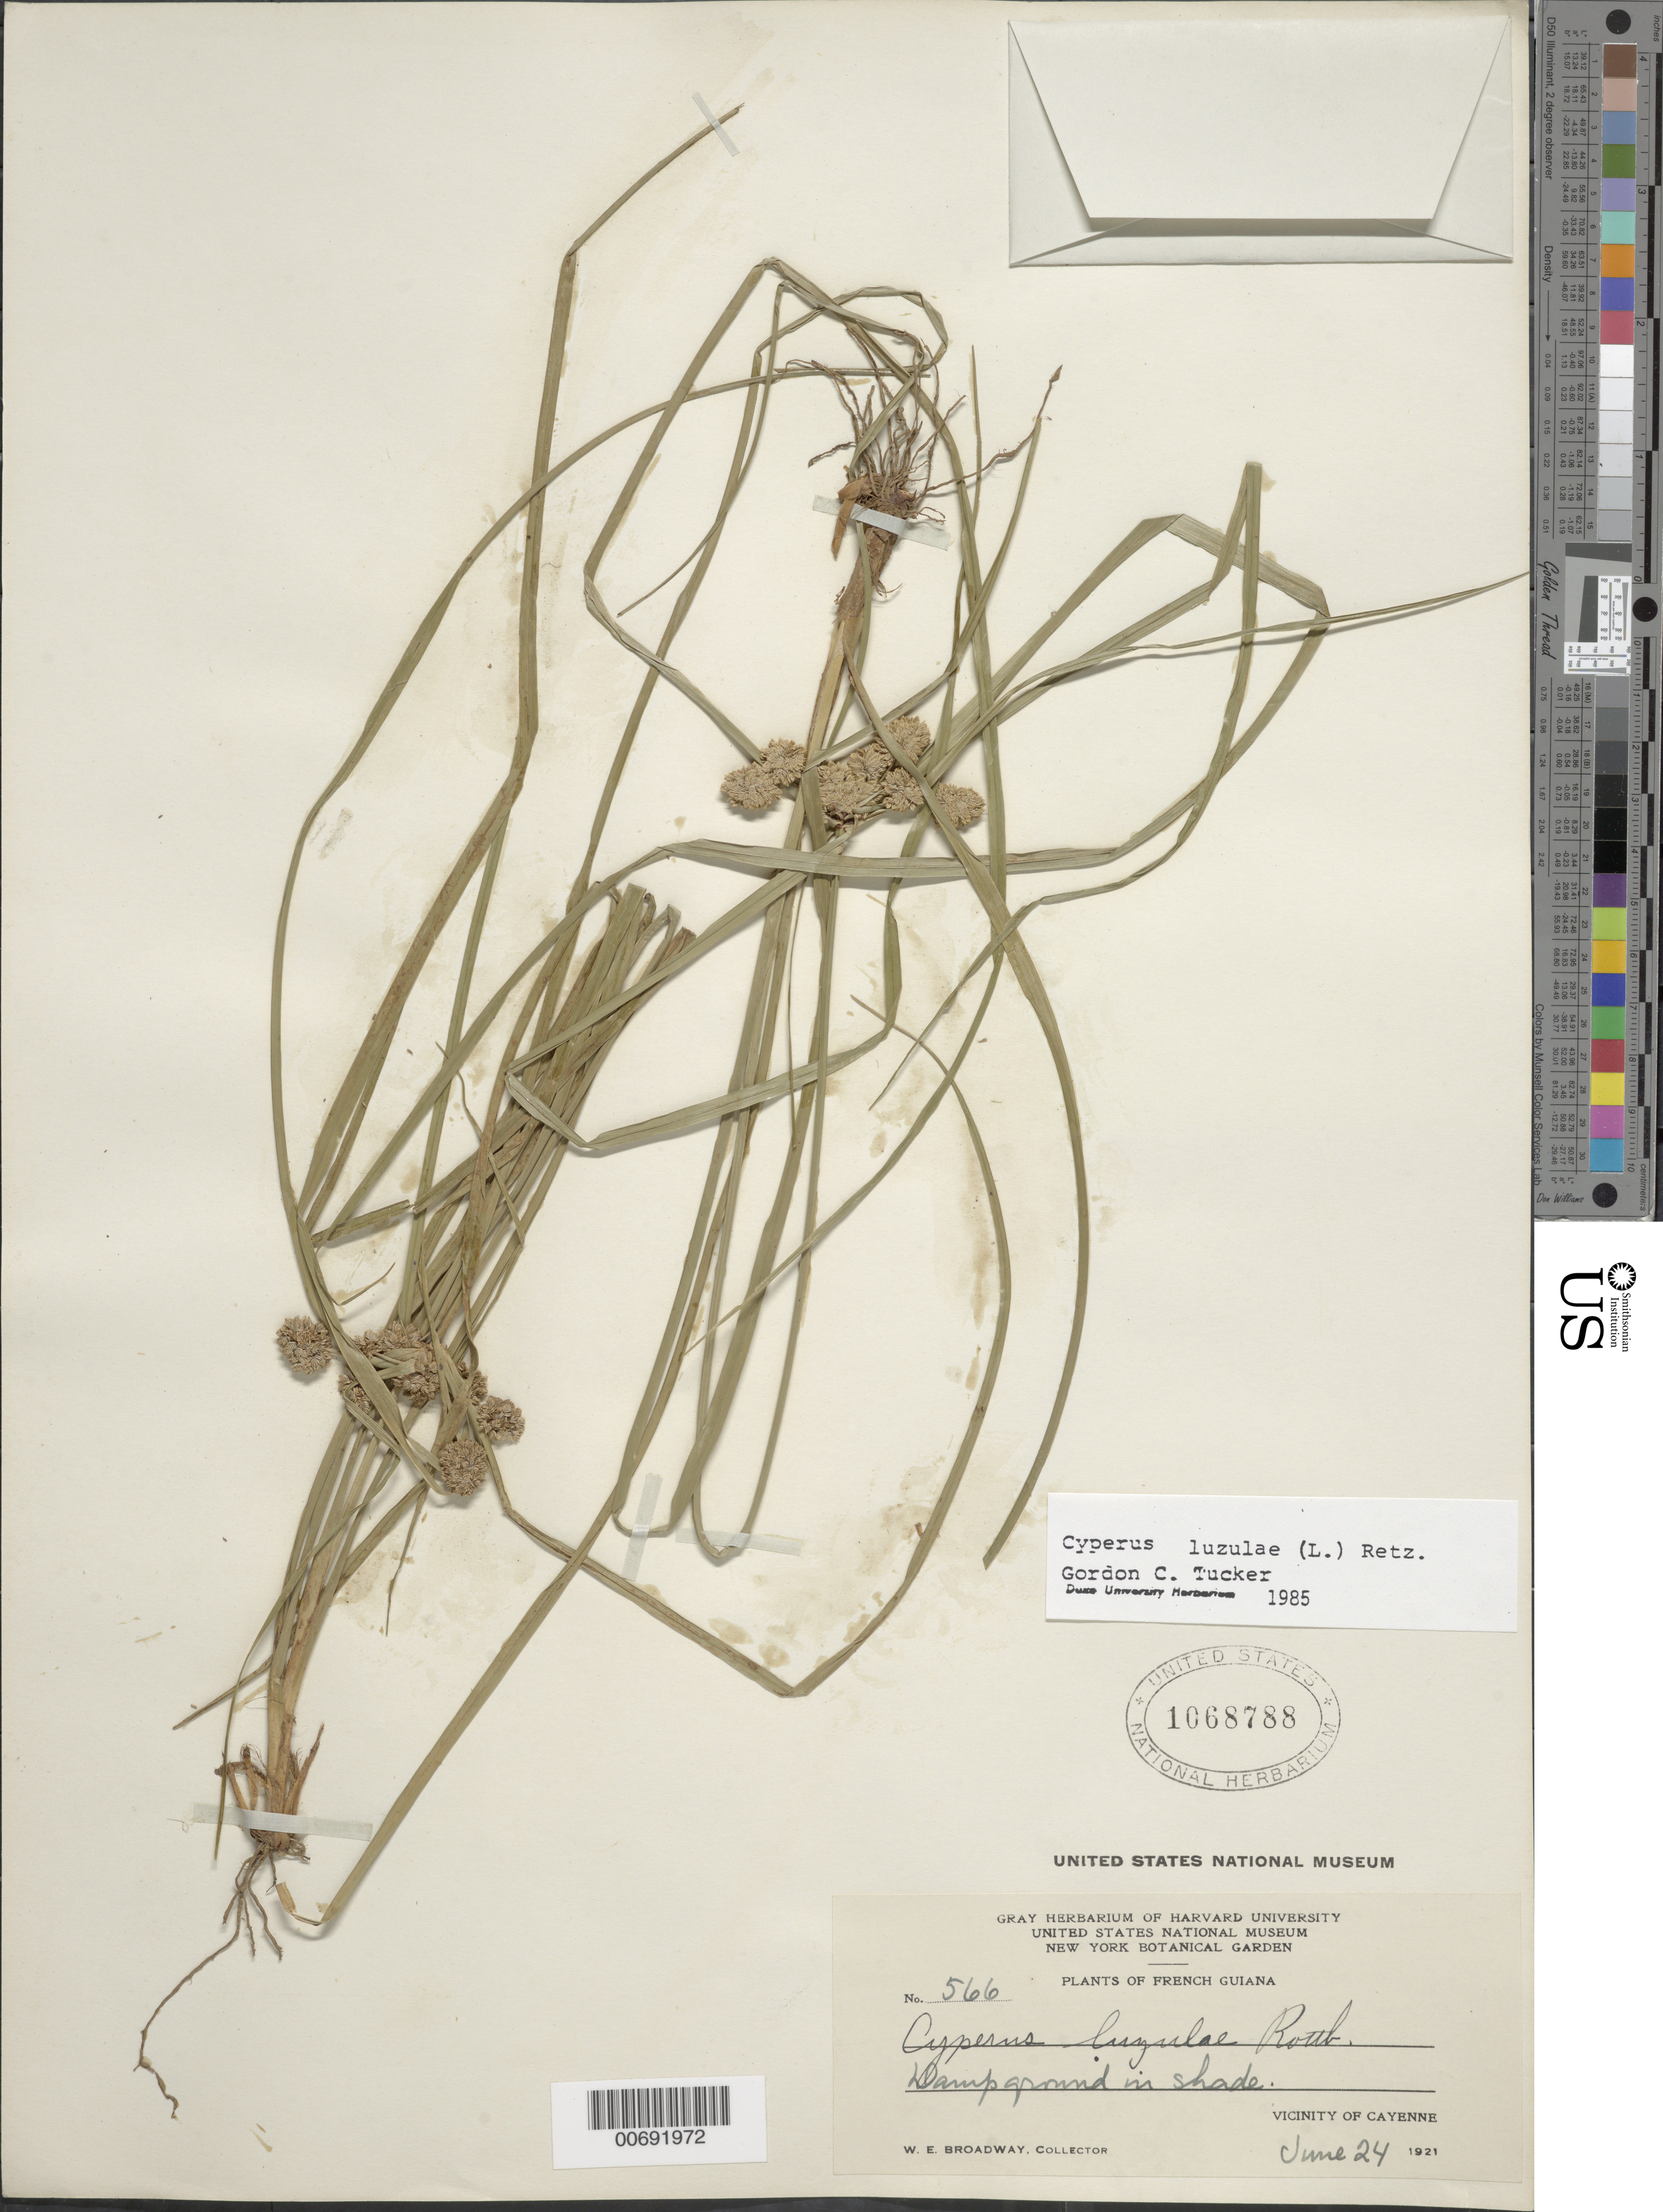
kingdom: Plantae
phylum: Tracheophyta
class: Liliopsida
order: Poales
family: Cyperaceae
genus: Cyperus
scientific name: Cyperus luzulae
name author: (L.) Rottb. ex Retz.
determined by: Tucker, G. C.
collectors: W. E. Broadway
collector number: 566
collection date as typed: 24-Jun-21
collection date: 1921-06-24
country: French Guiana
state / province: Cayenne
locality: Cayenne, vic.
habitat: Damp ground in shade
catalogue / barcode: US 1068788